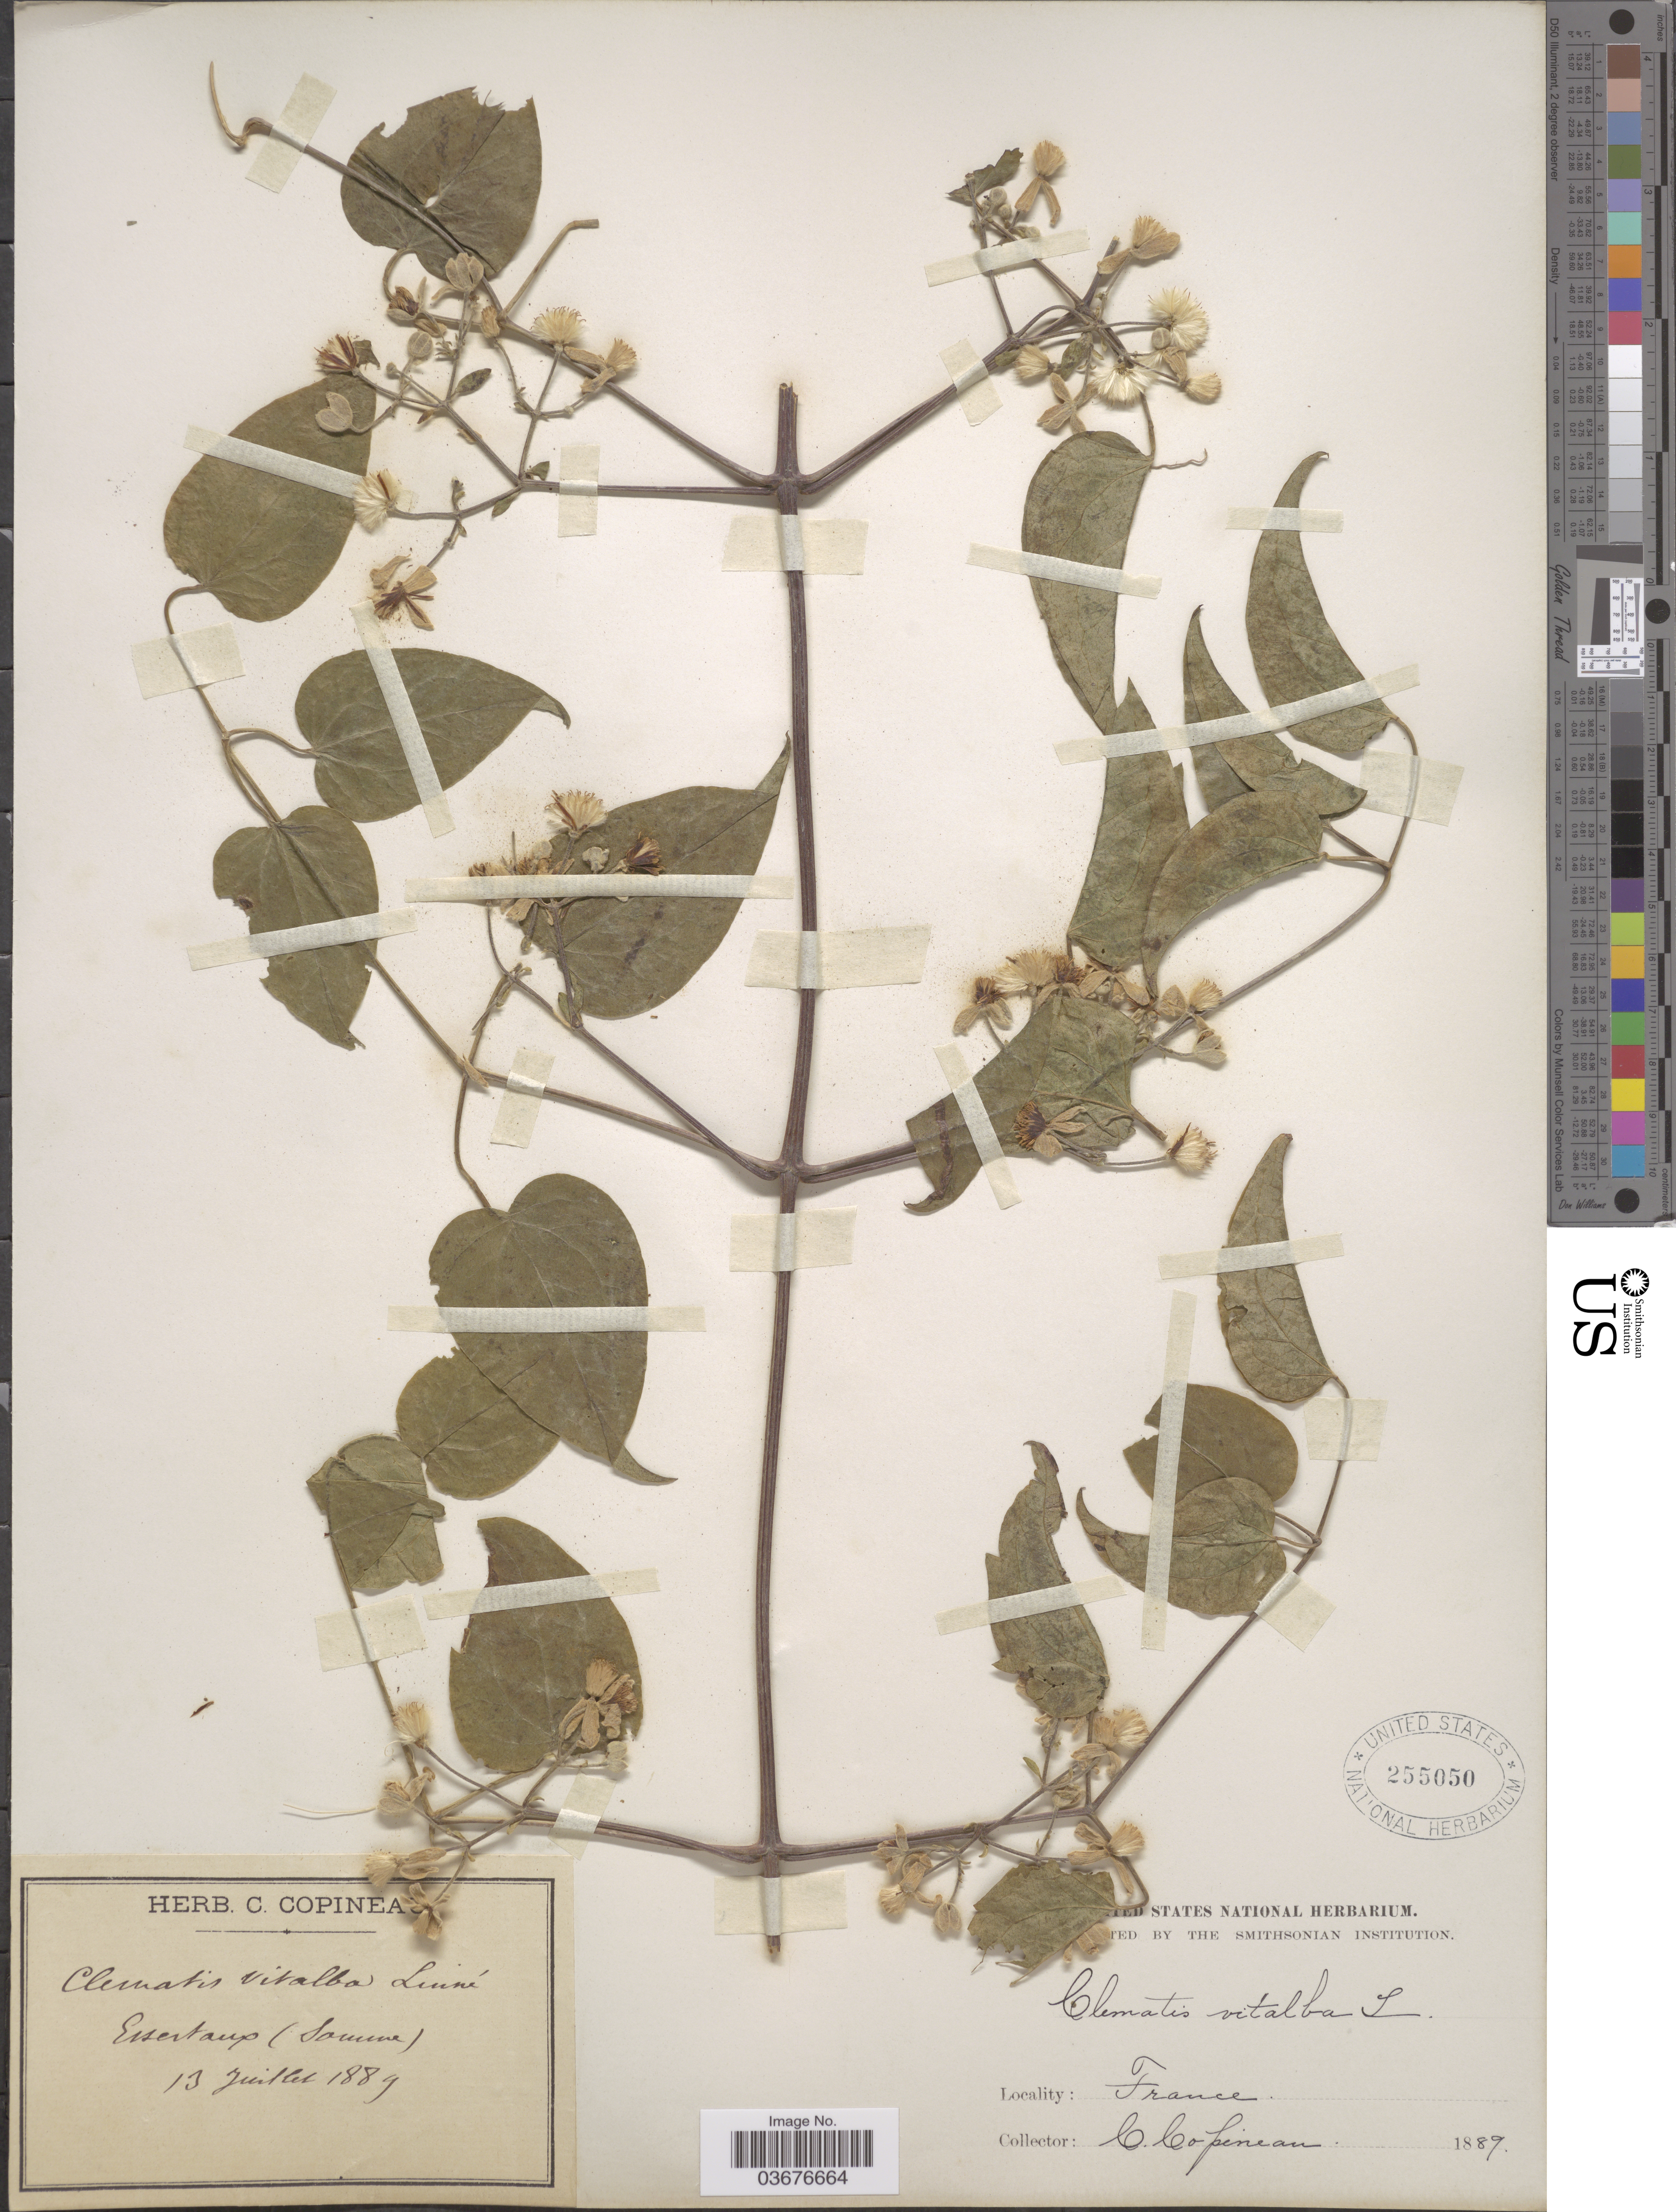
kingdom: Plantae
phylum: Tracheophyta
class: Magnoliopsida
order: Ranunculales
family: Ranunculaceae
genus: Clematis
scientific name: Clematis vitalba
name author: L.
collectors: C. Copineau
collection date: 1889-07-13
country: France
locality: Essertaux (Somme).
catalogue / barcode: US 255050